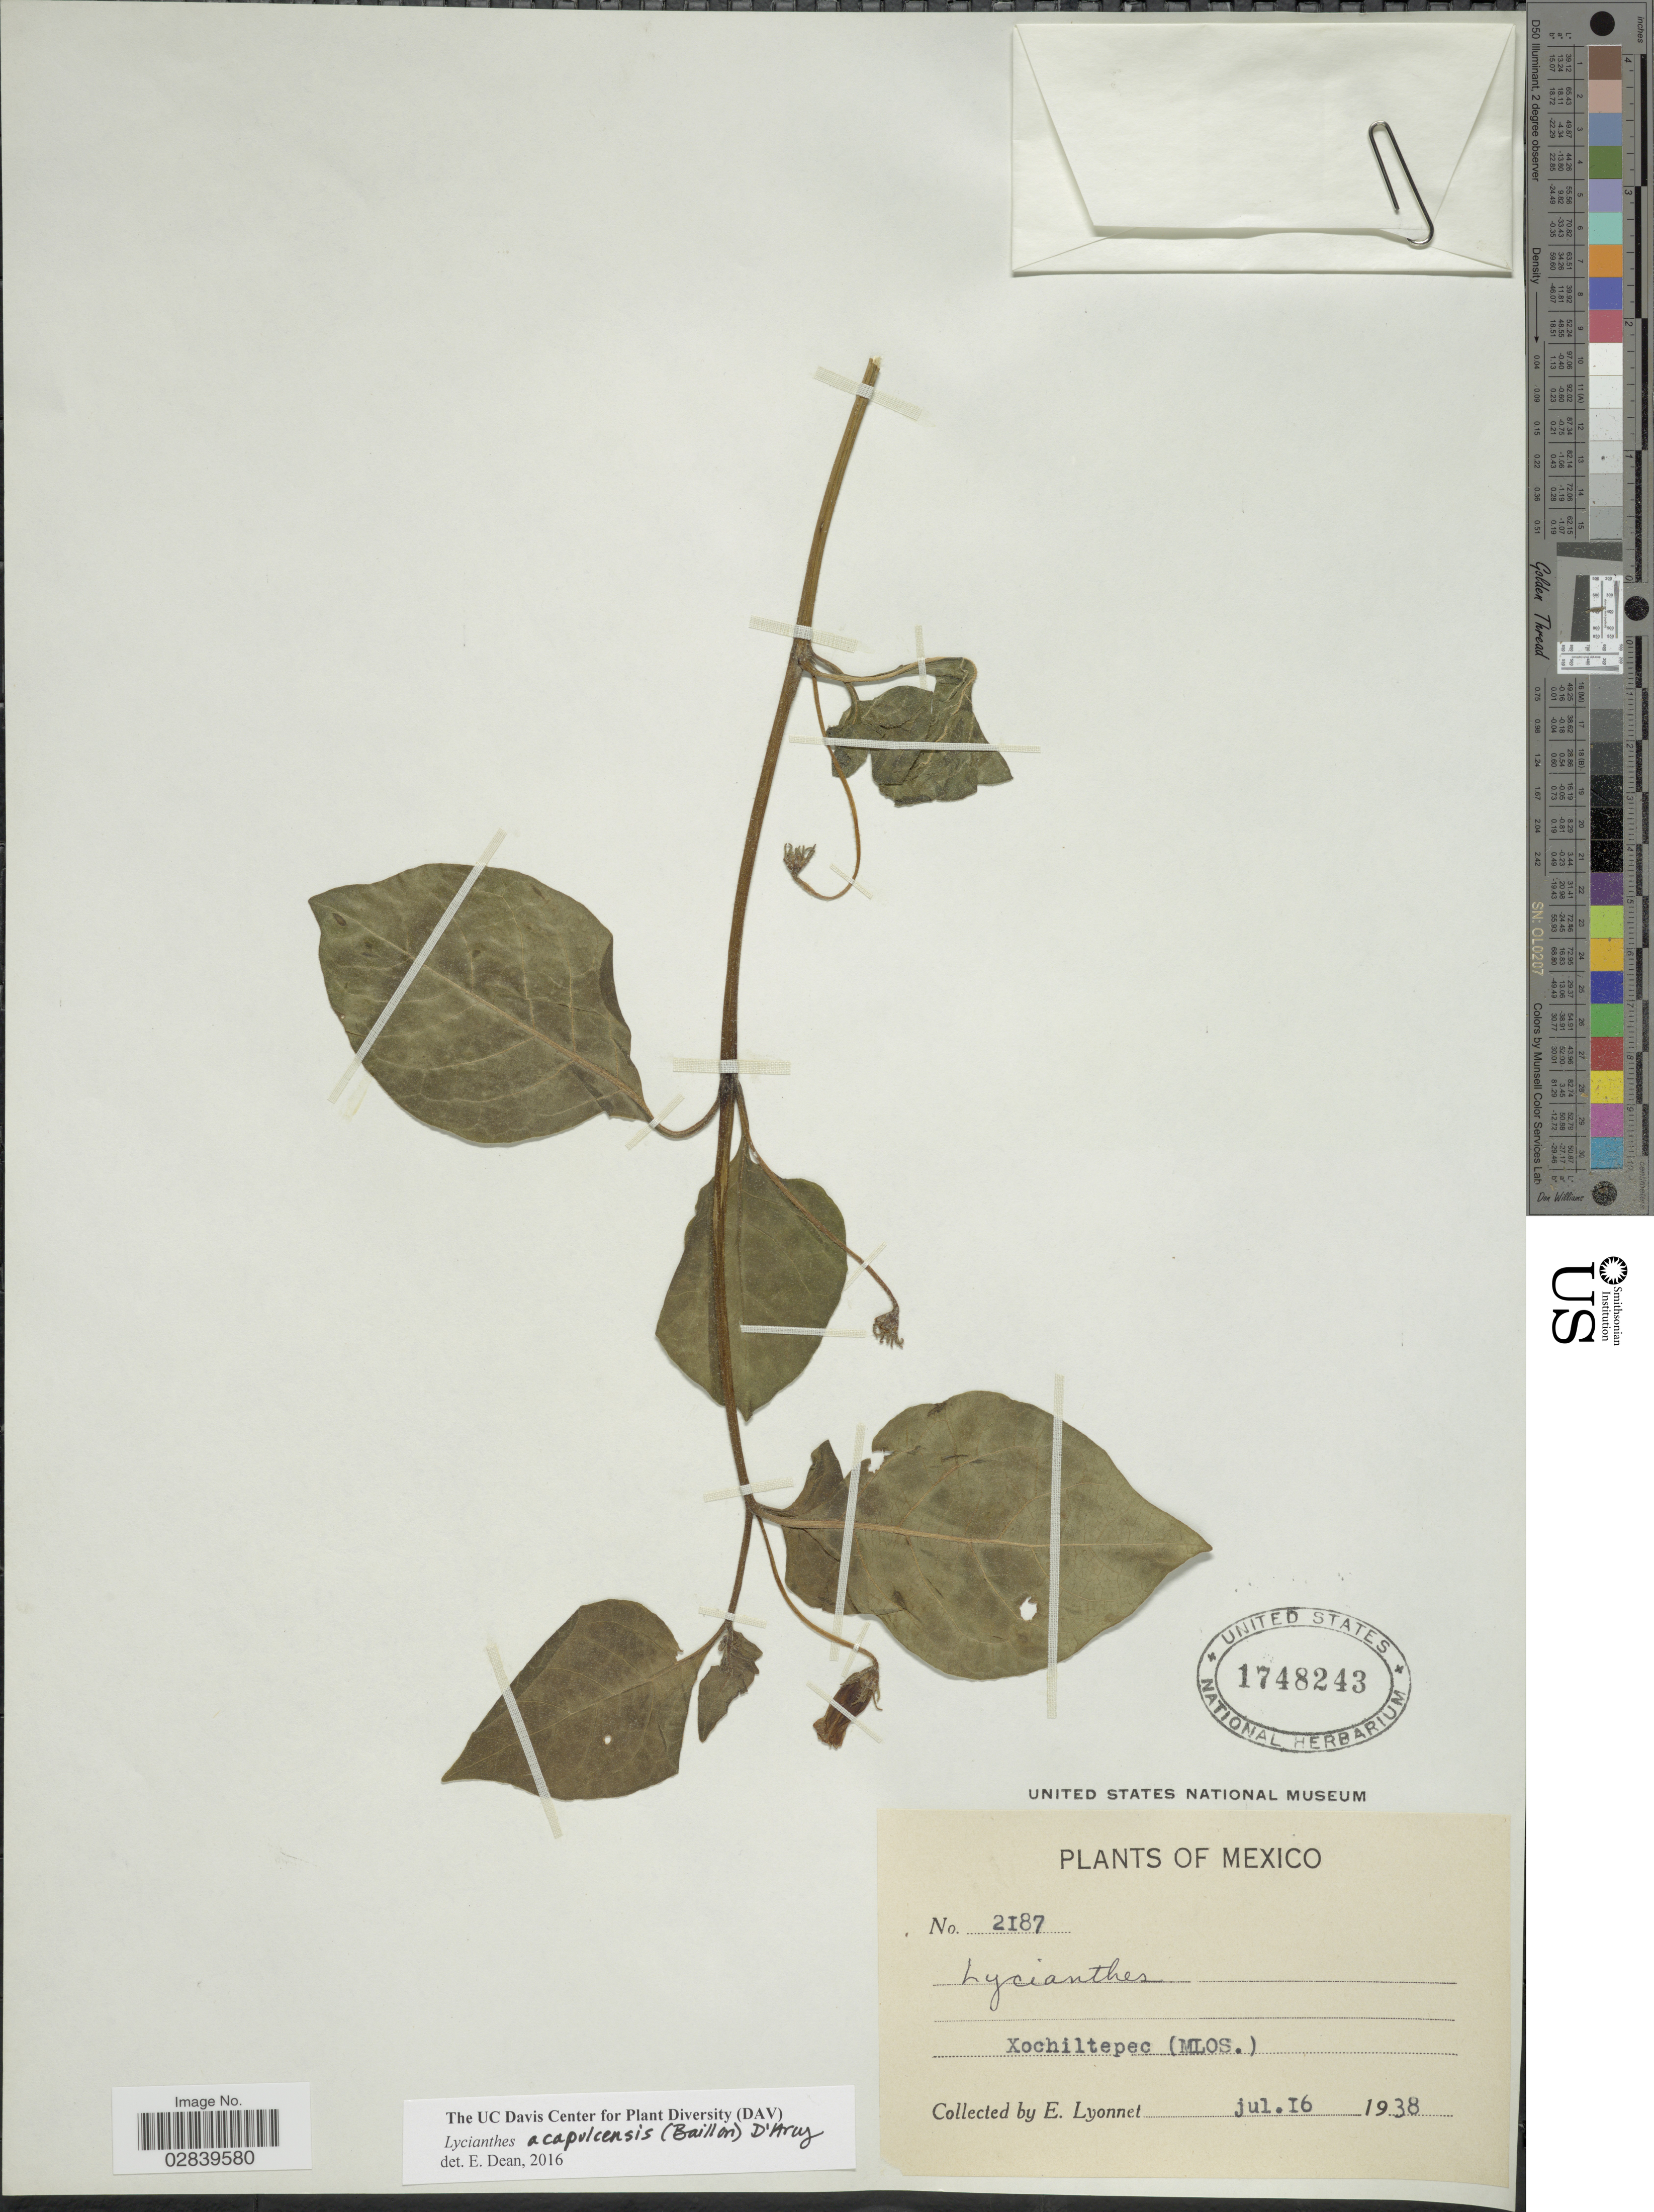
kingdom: Plantae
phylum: Tracheophyta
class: Magnoliopsida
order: Solanales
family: Solanaceae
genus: Lycianthes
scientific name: Lycianthes acapulcensis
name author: (Baill.) D'Arcy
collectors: E. Lyonnet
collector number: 2187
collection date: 1938-07-16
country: Mexico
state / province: Morelos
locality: Xochiltepec (Mlos.).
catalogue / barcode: US 1748243